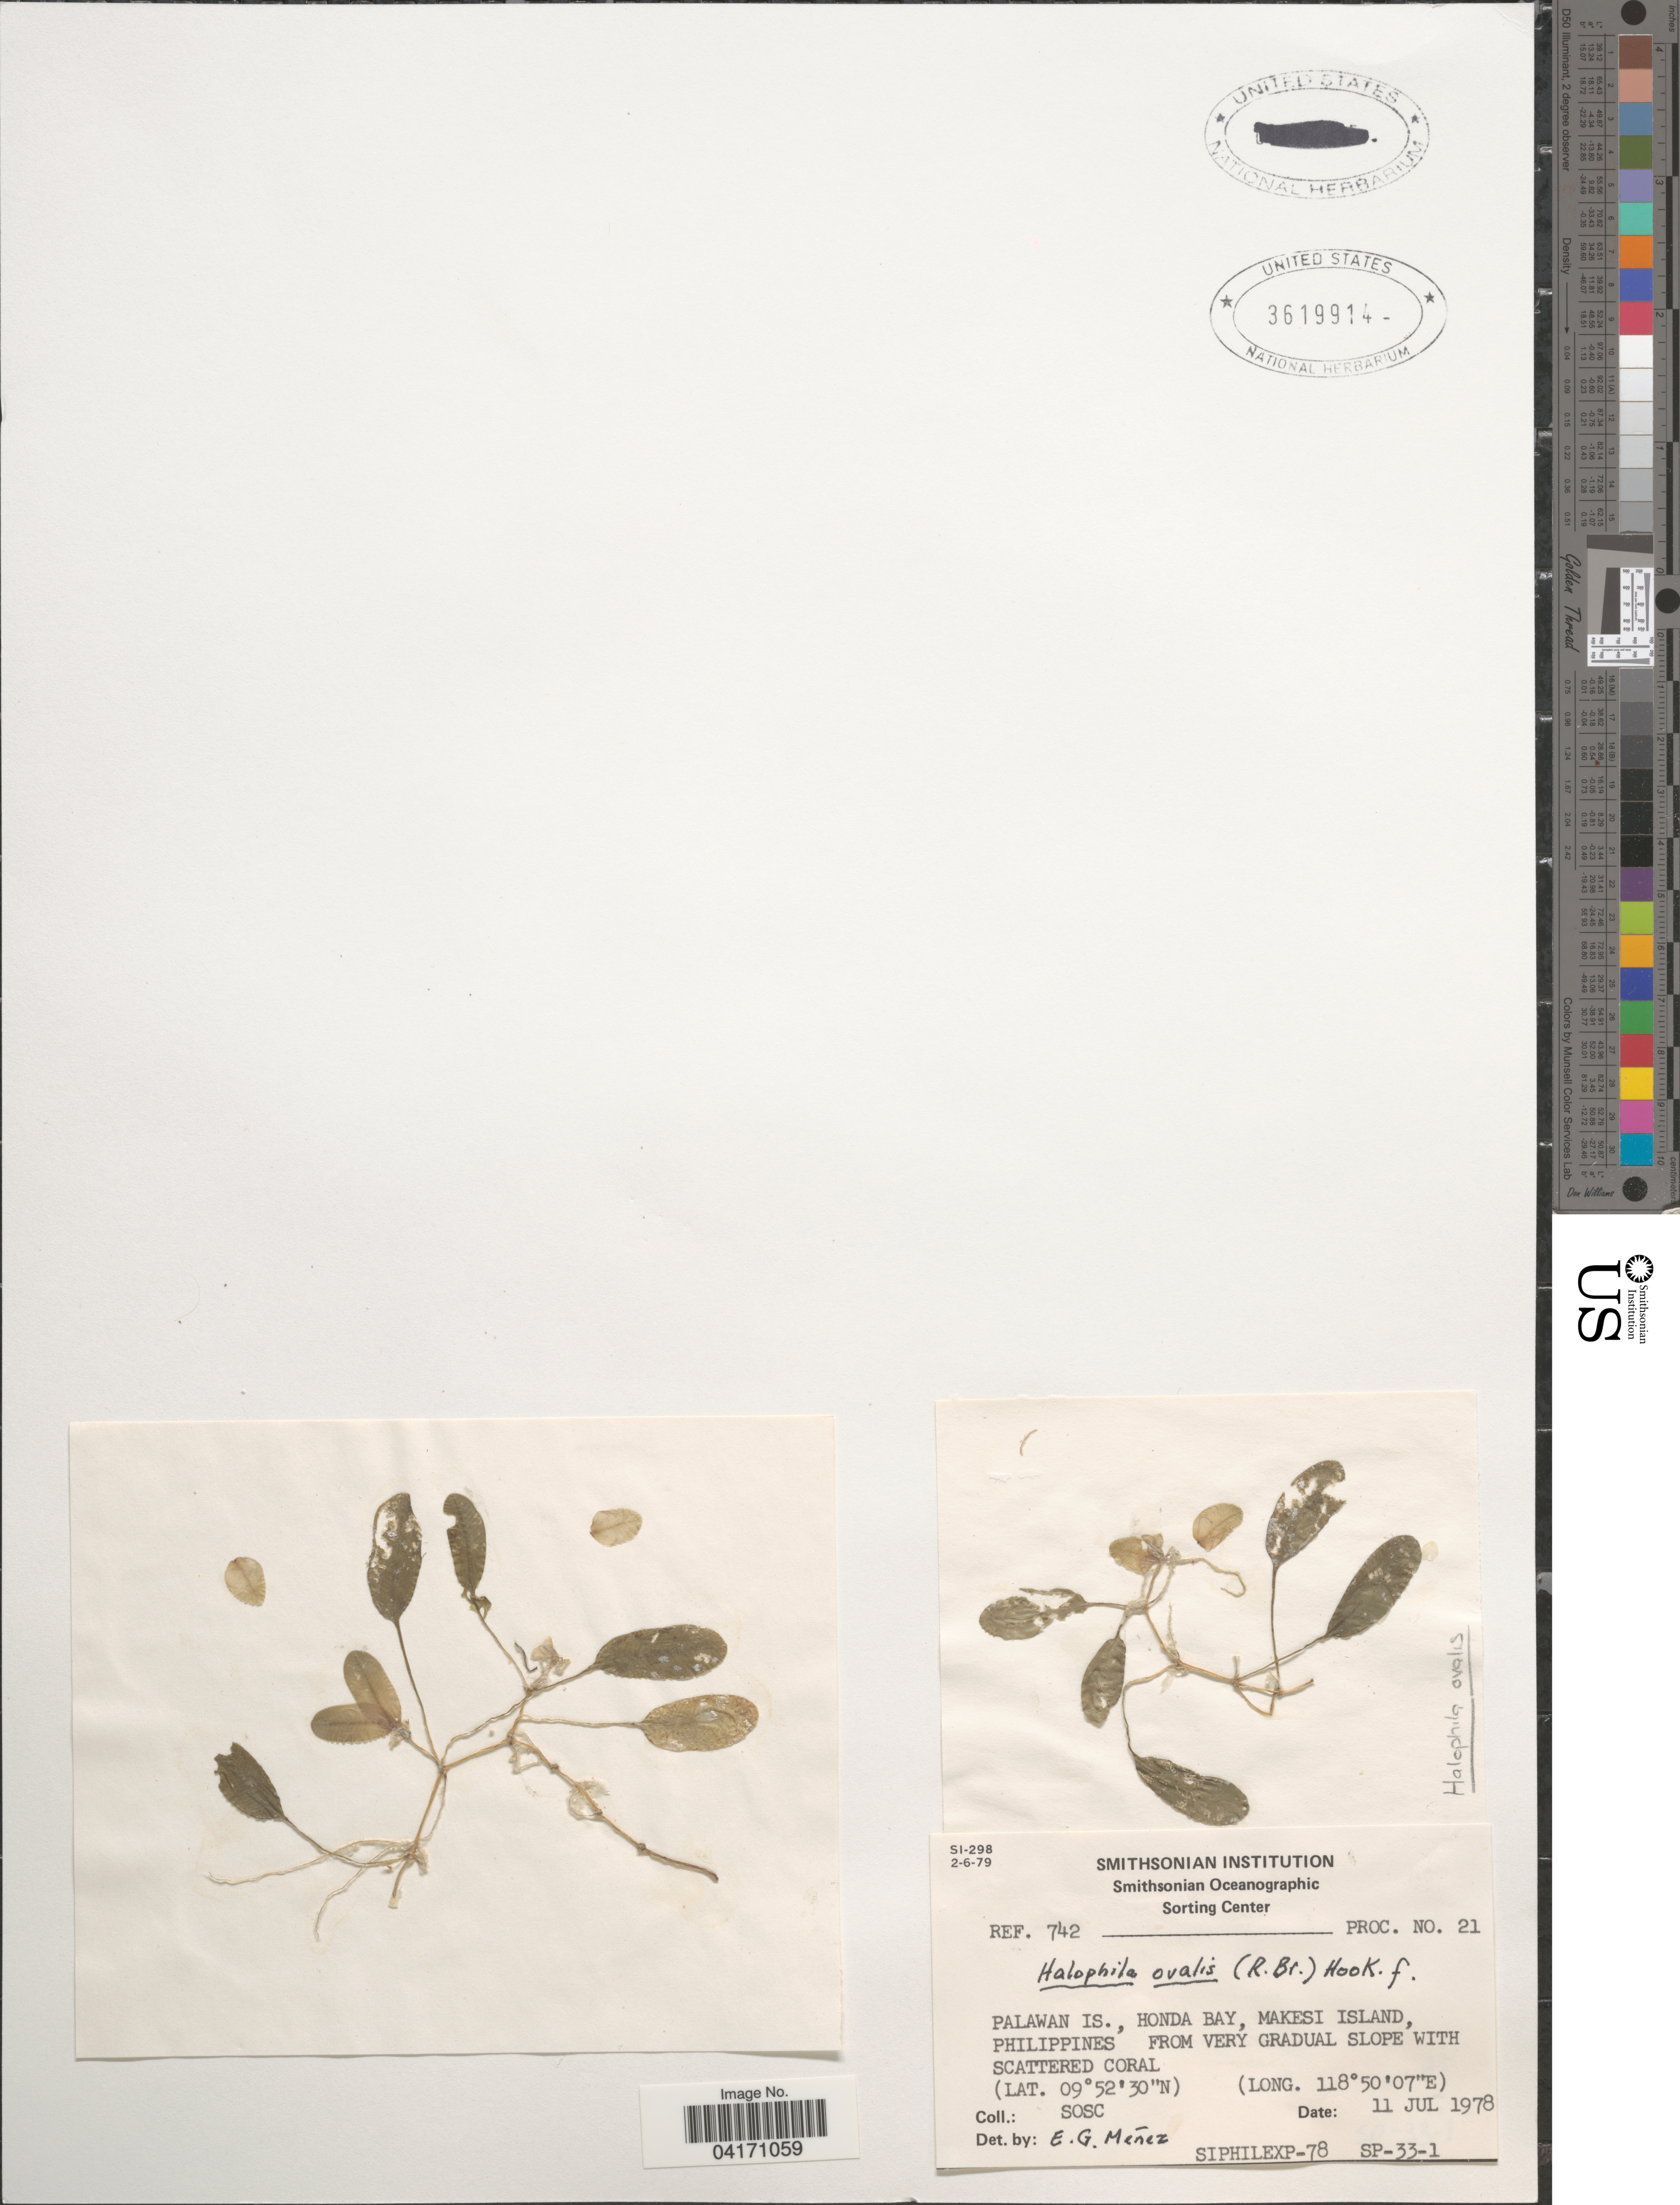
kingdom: Plantae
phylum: Tracheophyta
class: Liliopsida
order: Alismatales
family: Hydrocharitaceae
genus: Halophila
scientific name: Halophila ovalis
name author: (R. Br.) Hook. f.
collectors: S. O. S. C.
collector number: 21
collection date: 1978-07-11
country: Philippines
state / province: Mimaropa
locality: Palawan Is., Honda Bay, Makesi Island. Siphilexp-78.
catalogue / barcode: US 3619914